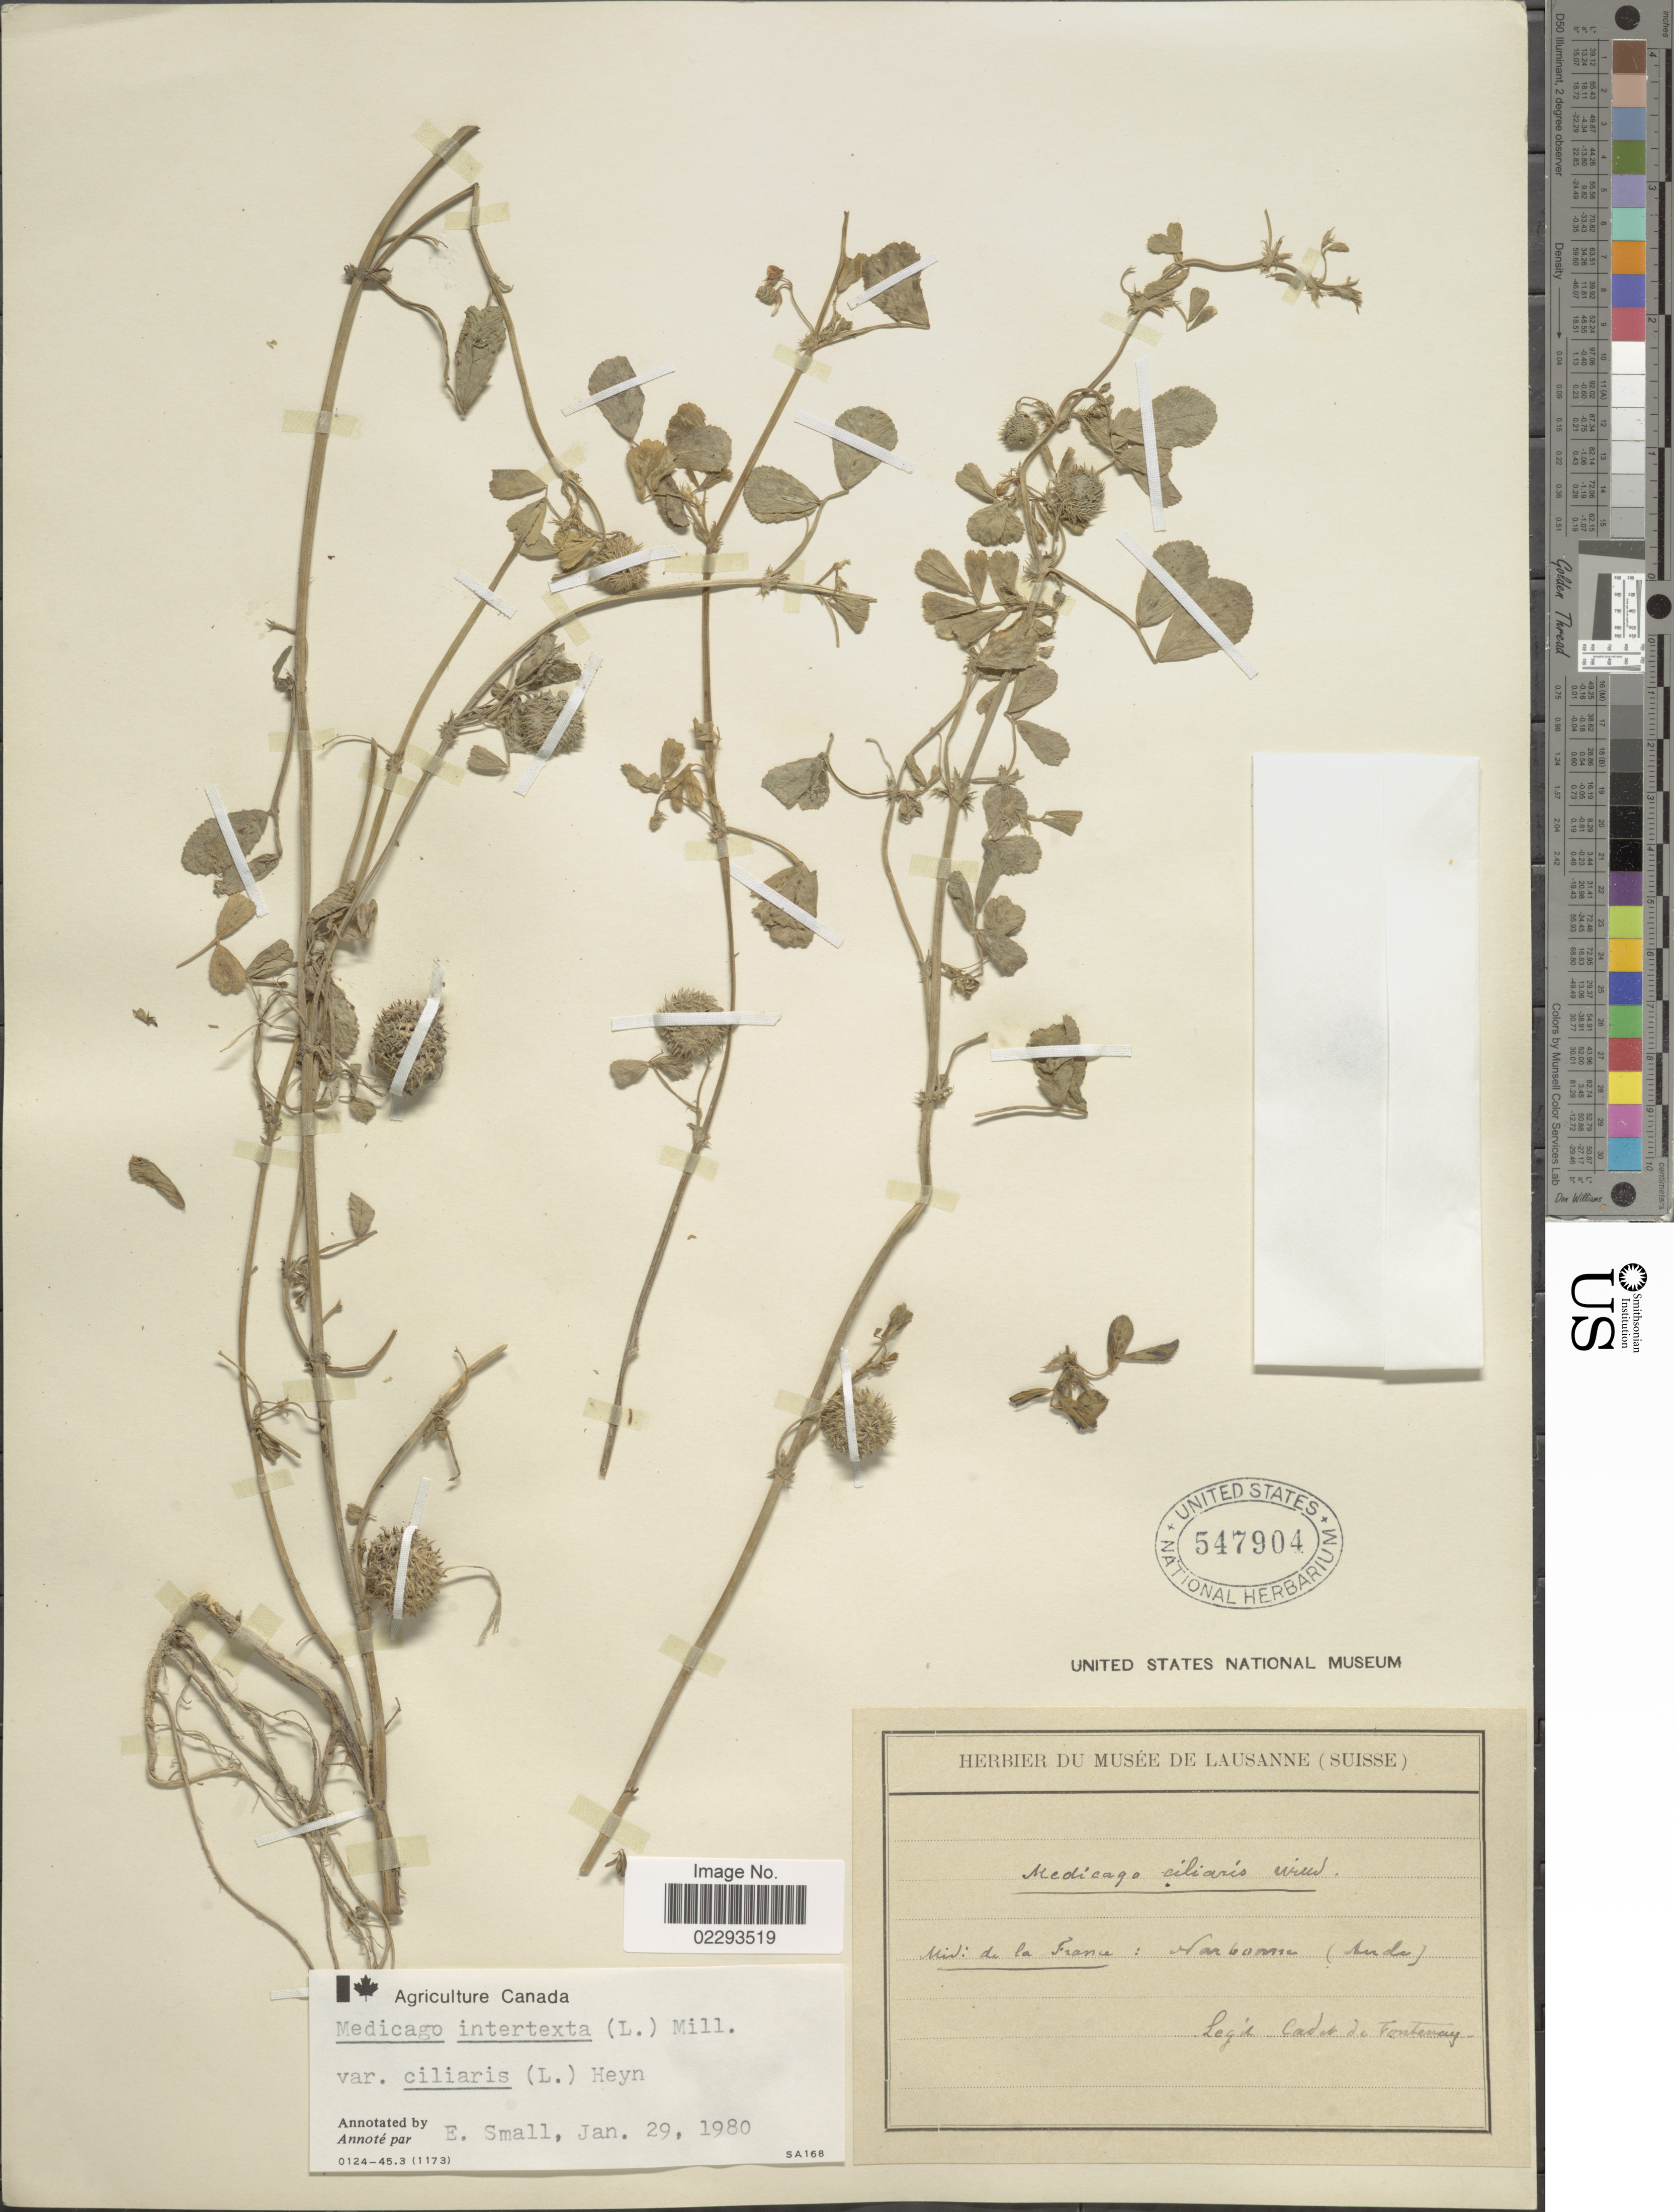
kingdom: Plantae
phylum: Tracheophyta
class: Magnoliopsida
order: Fabales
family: Fabaceae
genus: Medicago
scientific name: Medicago intertexta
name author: (L.) Mill.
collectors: Cadet & Cadet de Fontenay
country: France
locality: Midi: de la France: harbonse (Iterde) [interpreted]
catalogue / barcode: US 547904